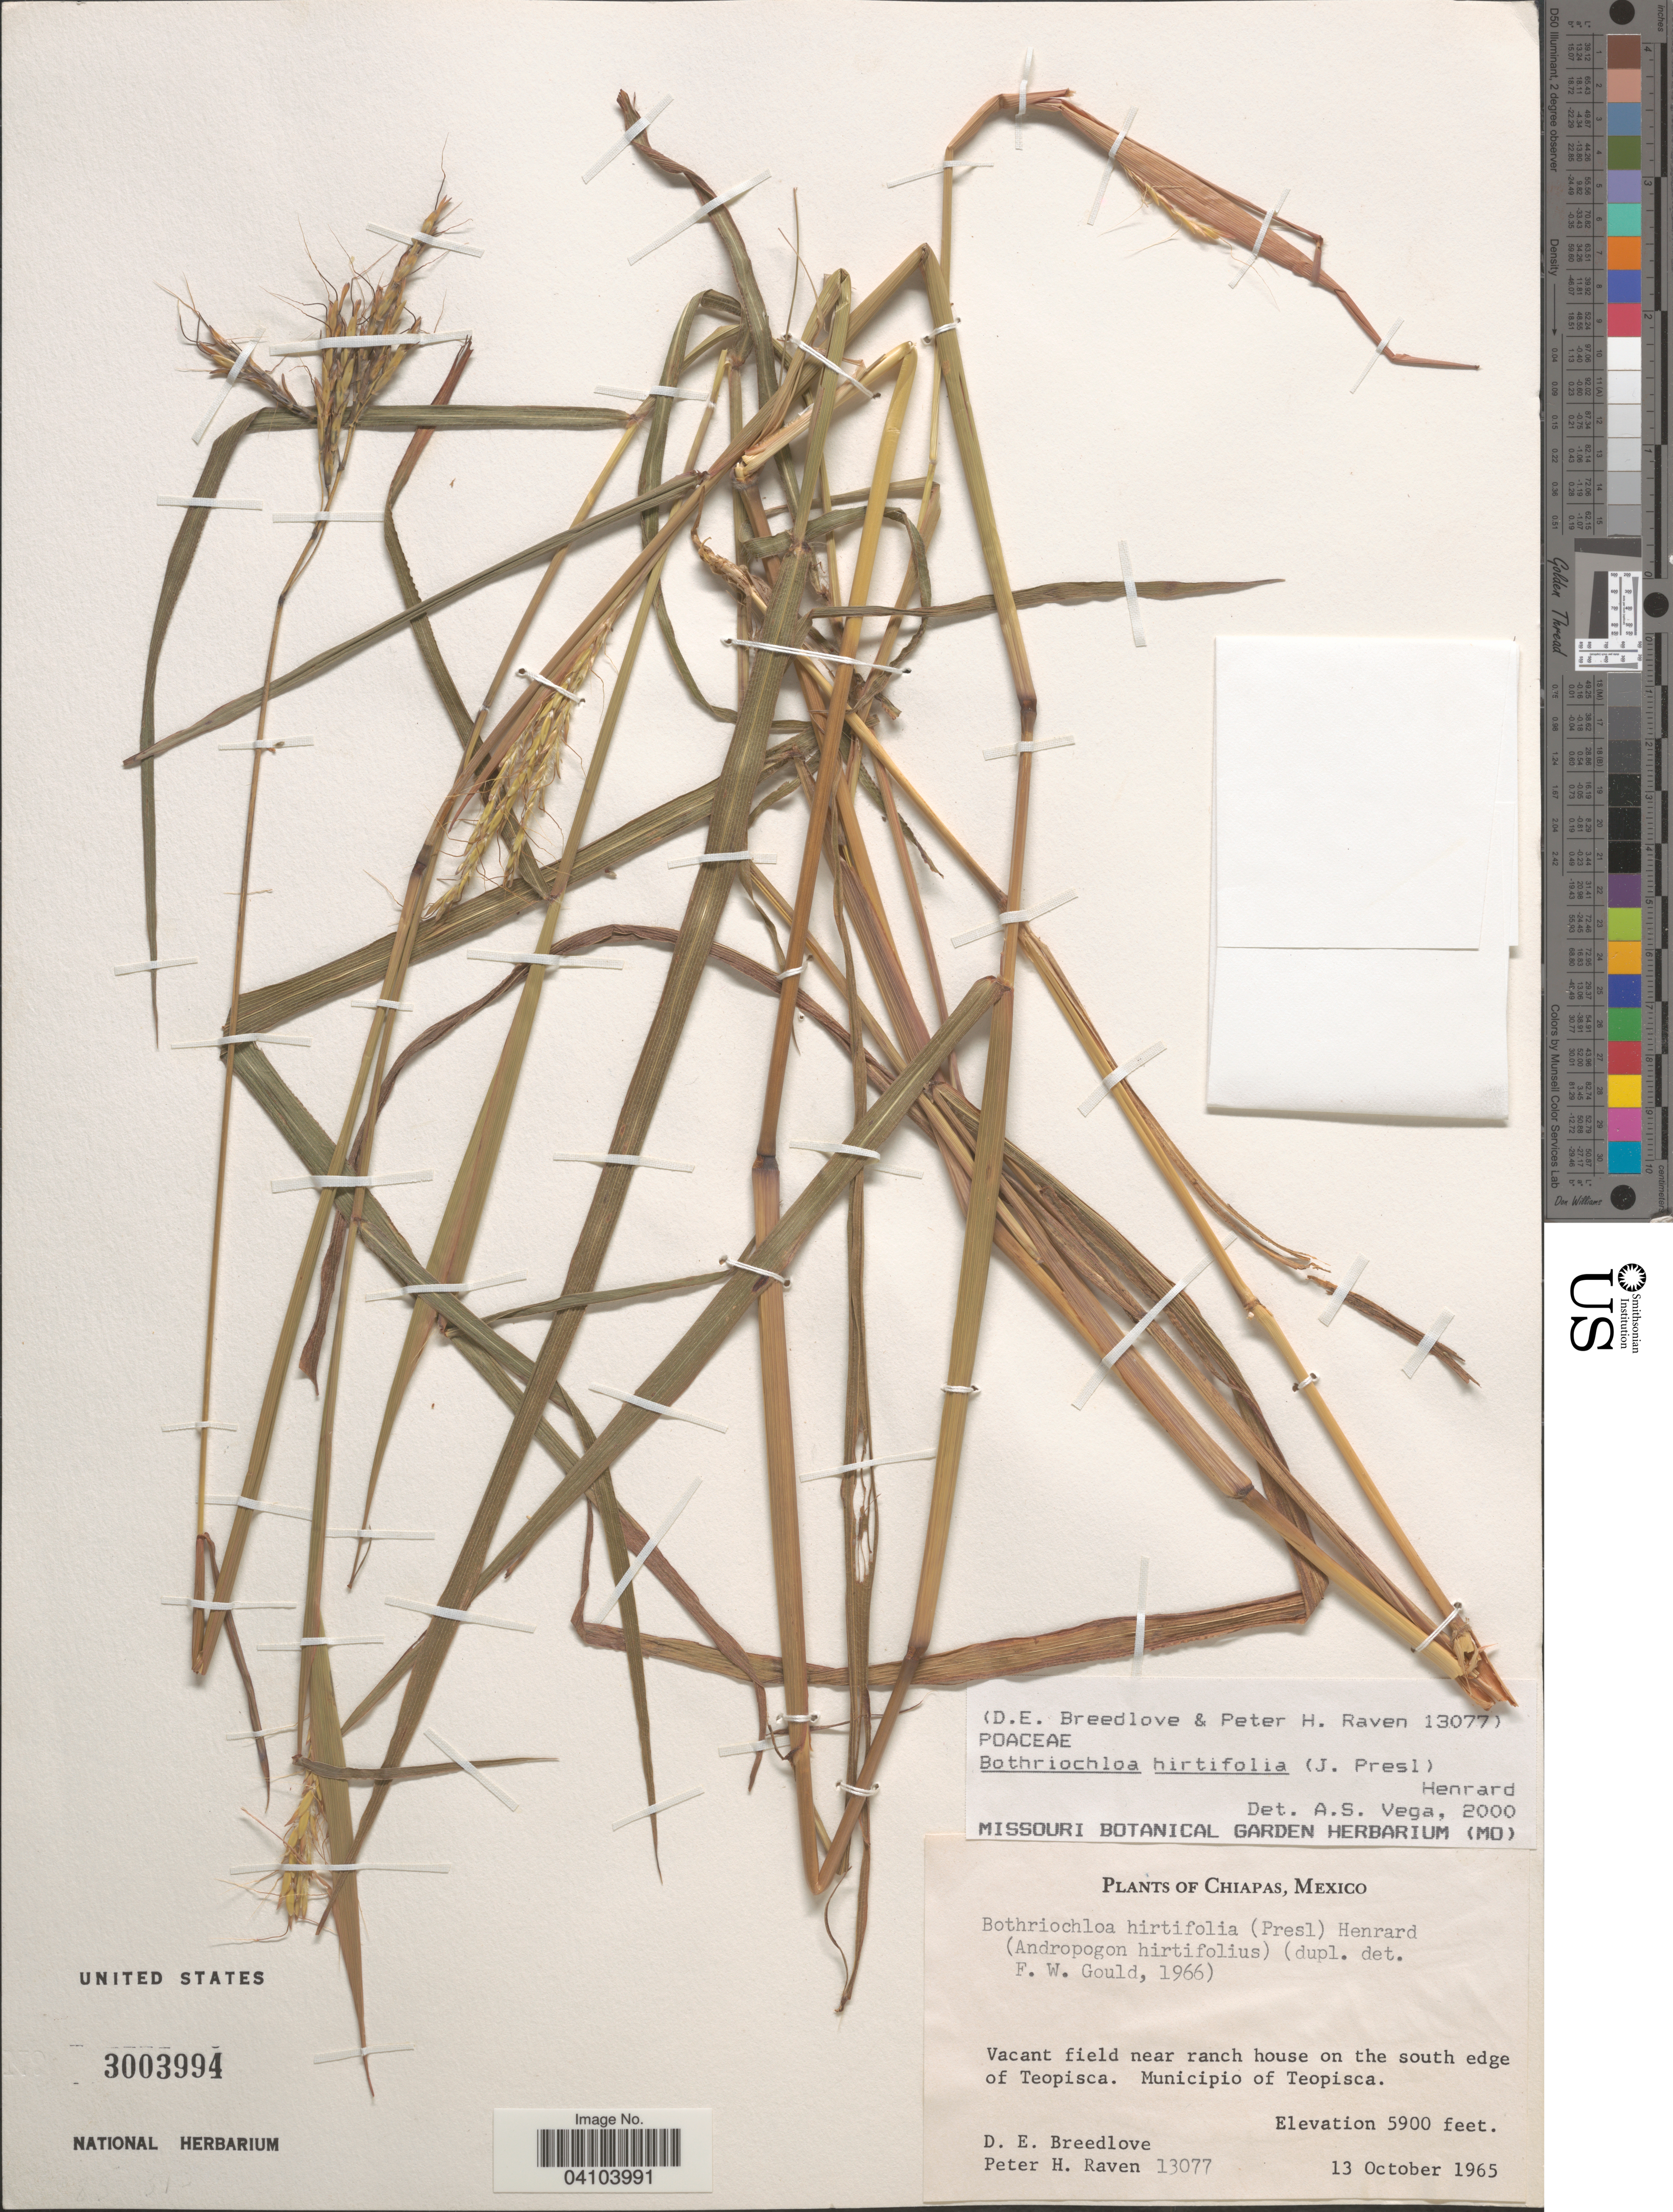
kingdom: Plantae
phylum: Tracheophyta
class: Liliopsida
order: Poales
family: Poaceae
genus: Bothriochloa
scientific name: Bothriochloa hirtifolia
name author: (J. Presl) Henr.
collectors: D. E. Breedlove & P. Raven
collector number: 13077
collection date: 1965-10-13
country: Mexico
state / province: Chiapas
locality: Near ranch house on the south edge of Teopisca. Municipio of Teopisca.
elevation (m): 1798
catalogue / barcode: US 3003994